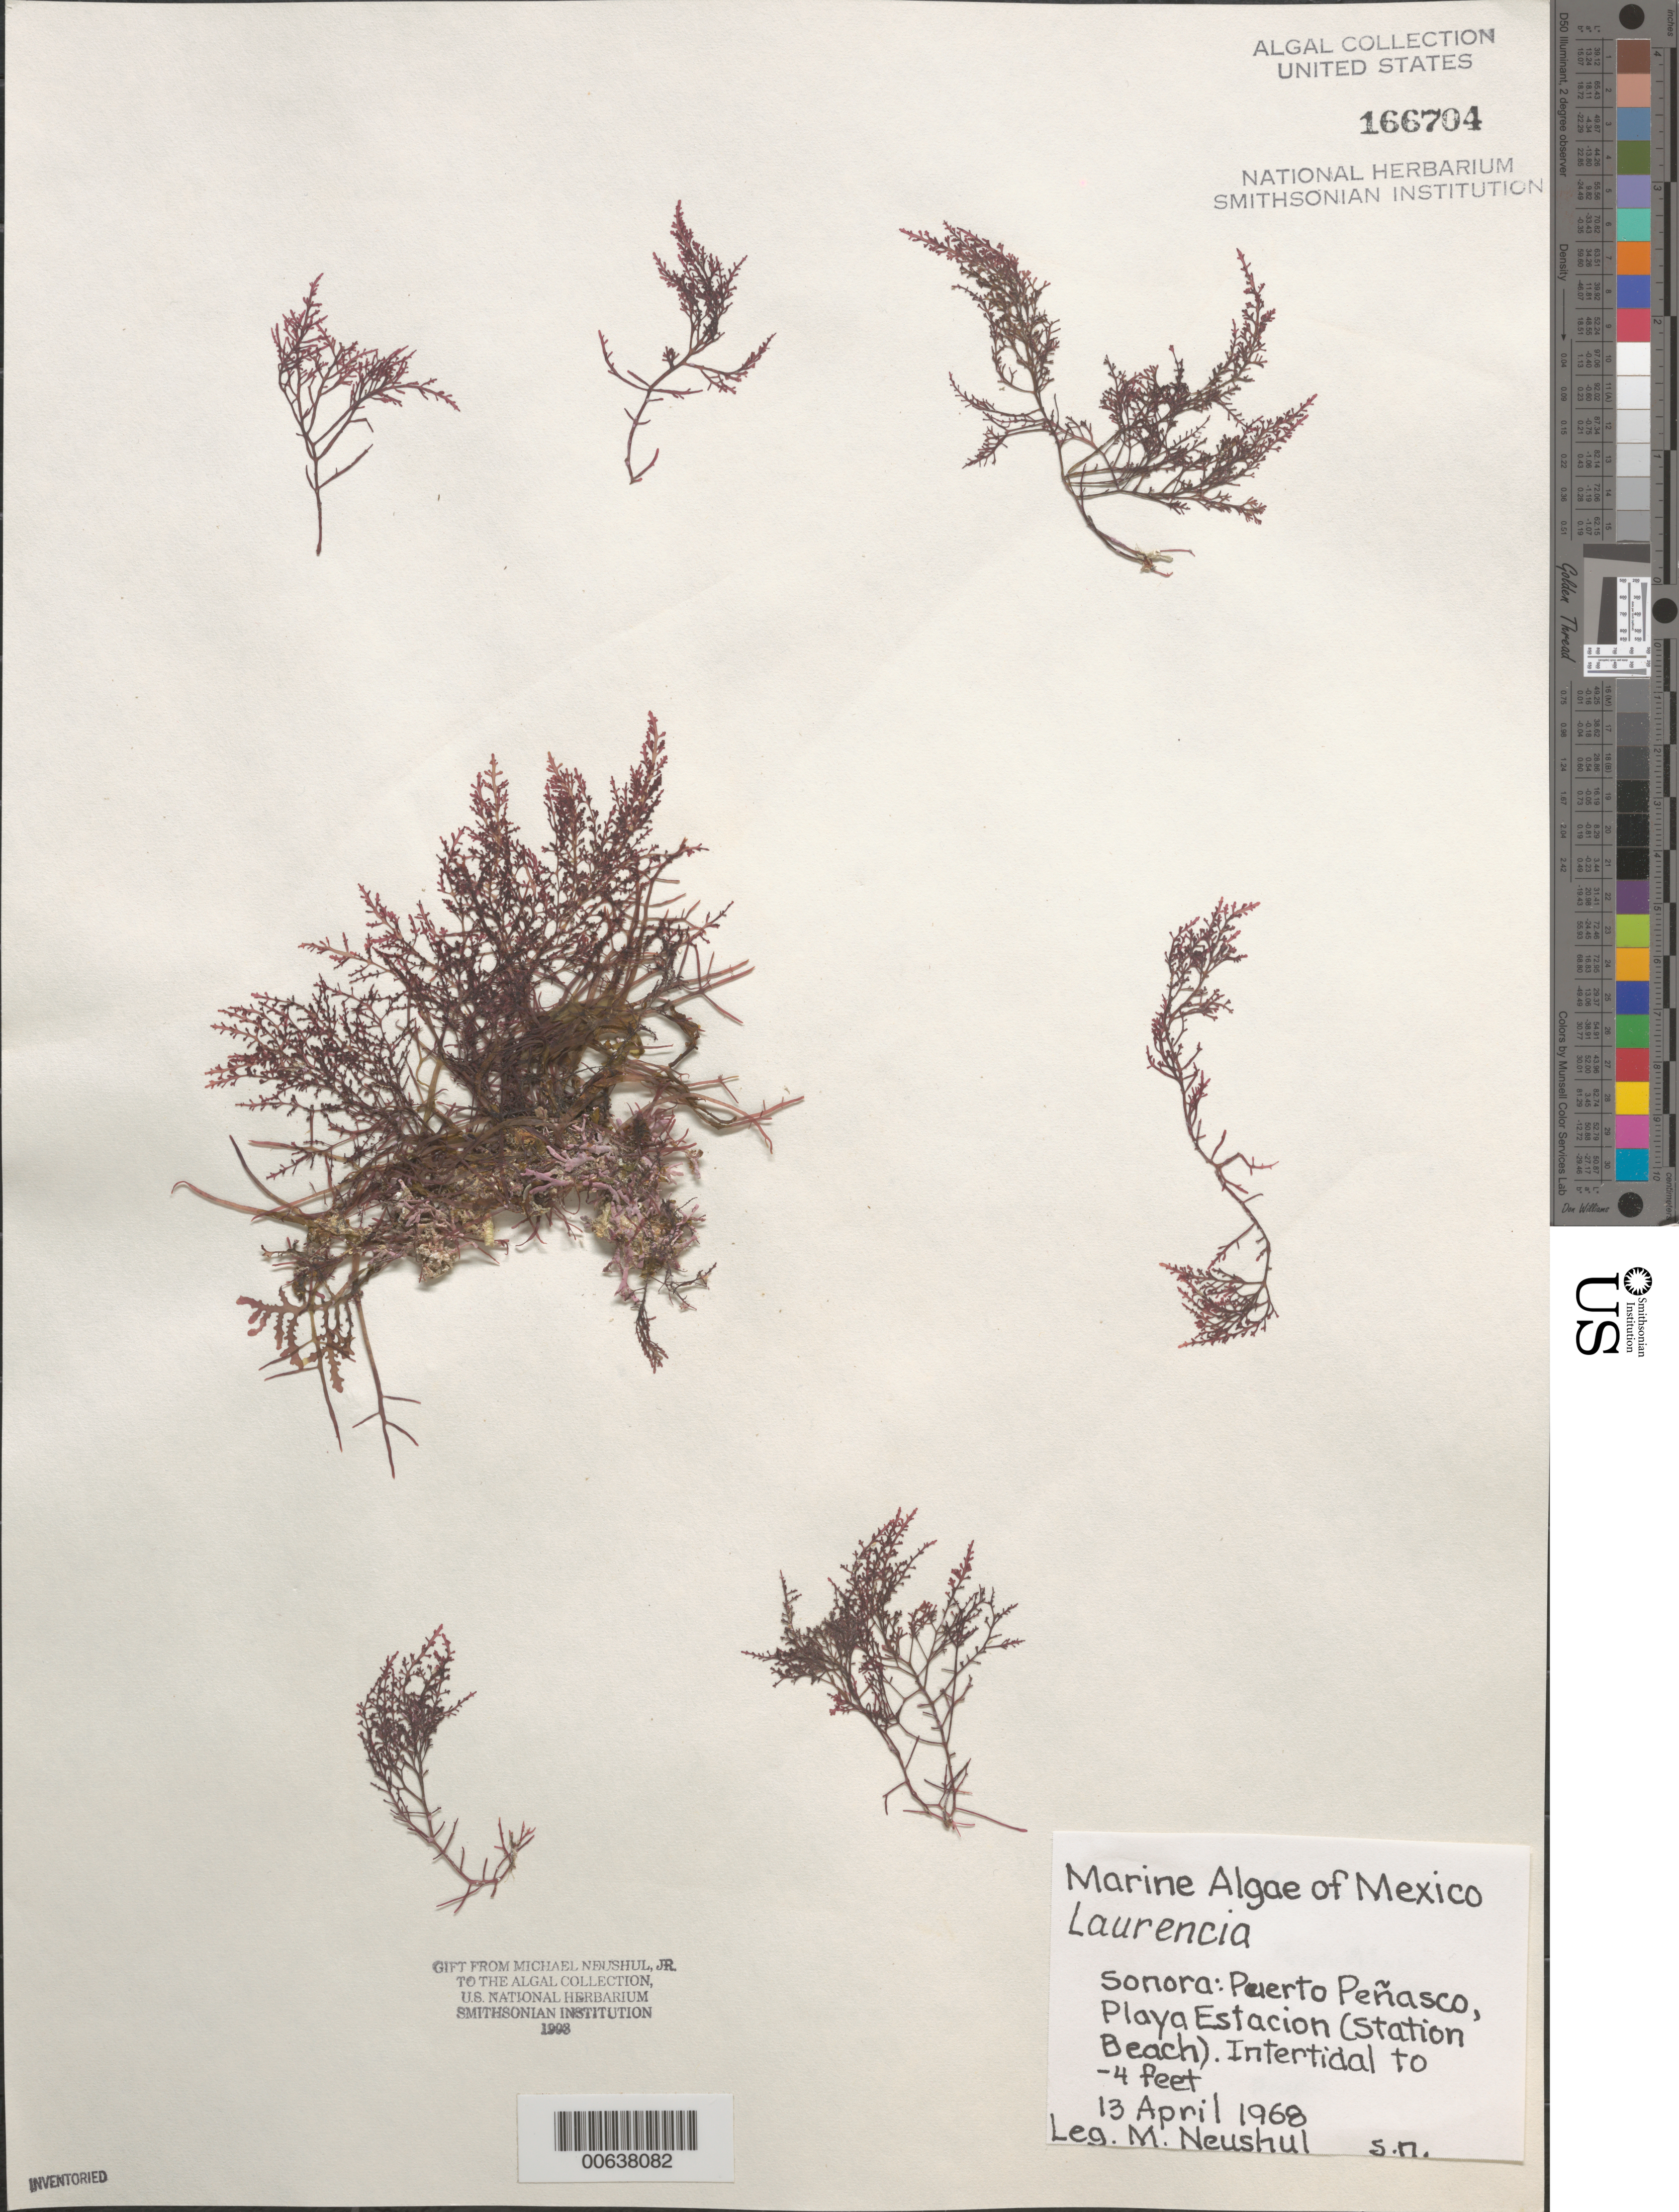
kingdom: Plantae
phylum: Rhodophyta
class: Florideophyceae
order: Ceramiales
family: Rhodomelaceae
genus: Laurencia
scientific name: Laurencia sp.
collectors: M. Neushul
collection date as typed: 13 Apr 1968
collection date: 1968-04-13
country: Mexico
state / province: Sonora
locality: Puerto Penasco, Playa Estacion (Station Beach)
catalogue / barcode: US 166704